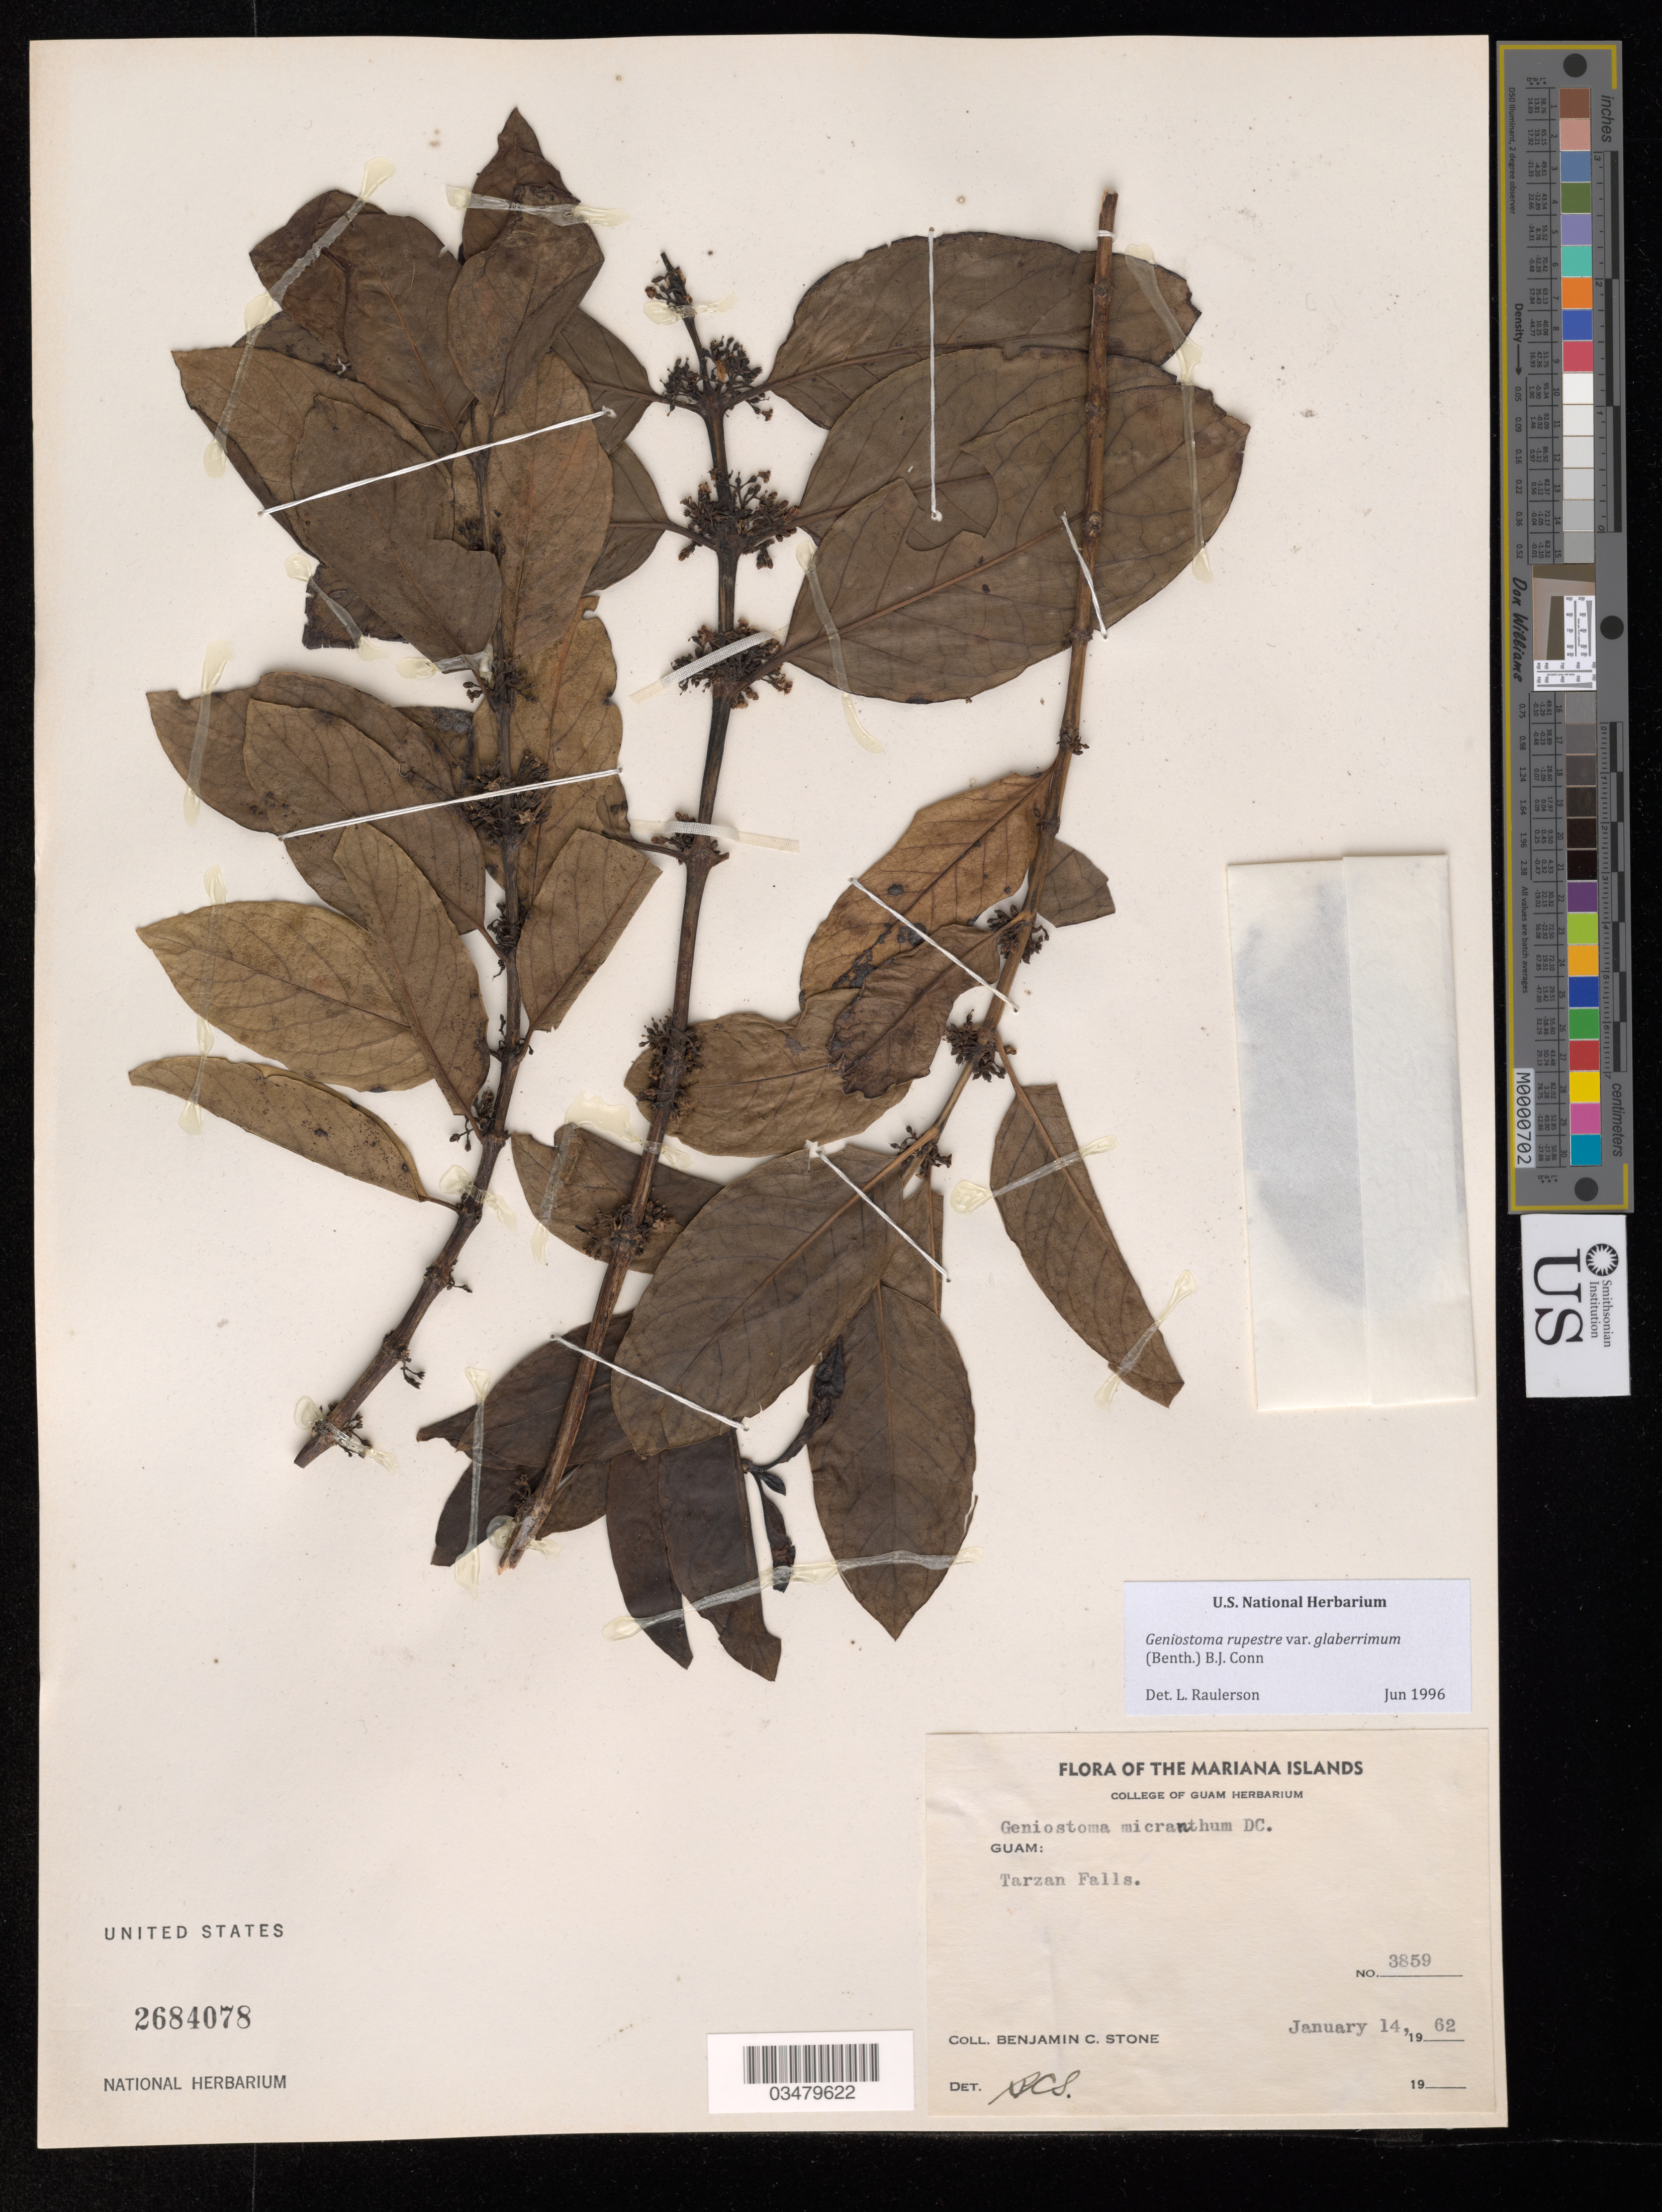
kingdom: Plantae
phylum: Tracheophyta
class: Magnoliopsida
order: Gentianales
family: Loganiaceae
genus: Geniostoma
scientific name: Geniostoma rupestre var. glaberrimum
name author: J.R. Forst. & G. Forst.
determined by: Raulerson, L.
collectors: B. C. Stone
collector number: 3859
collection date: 1962-01-14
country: Guam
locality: Mariana Islands. Yona district; Manengon savanna hills, nr. Upper Ylig River ("Tarzan falls").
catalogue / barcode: US 2684078